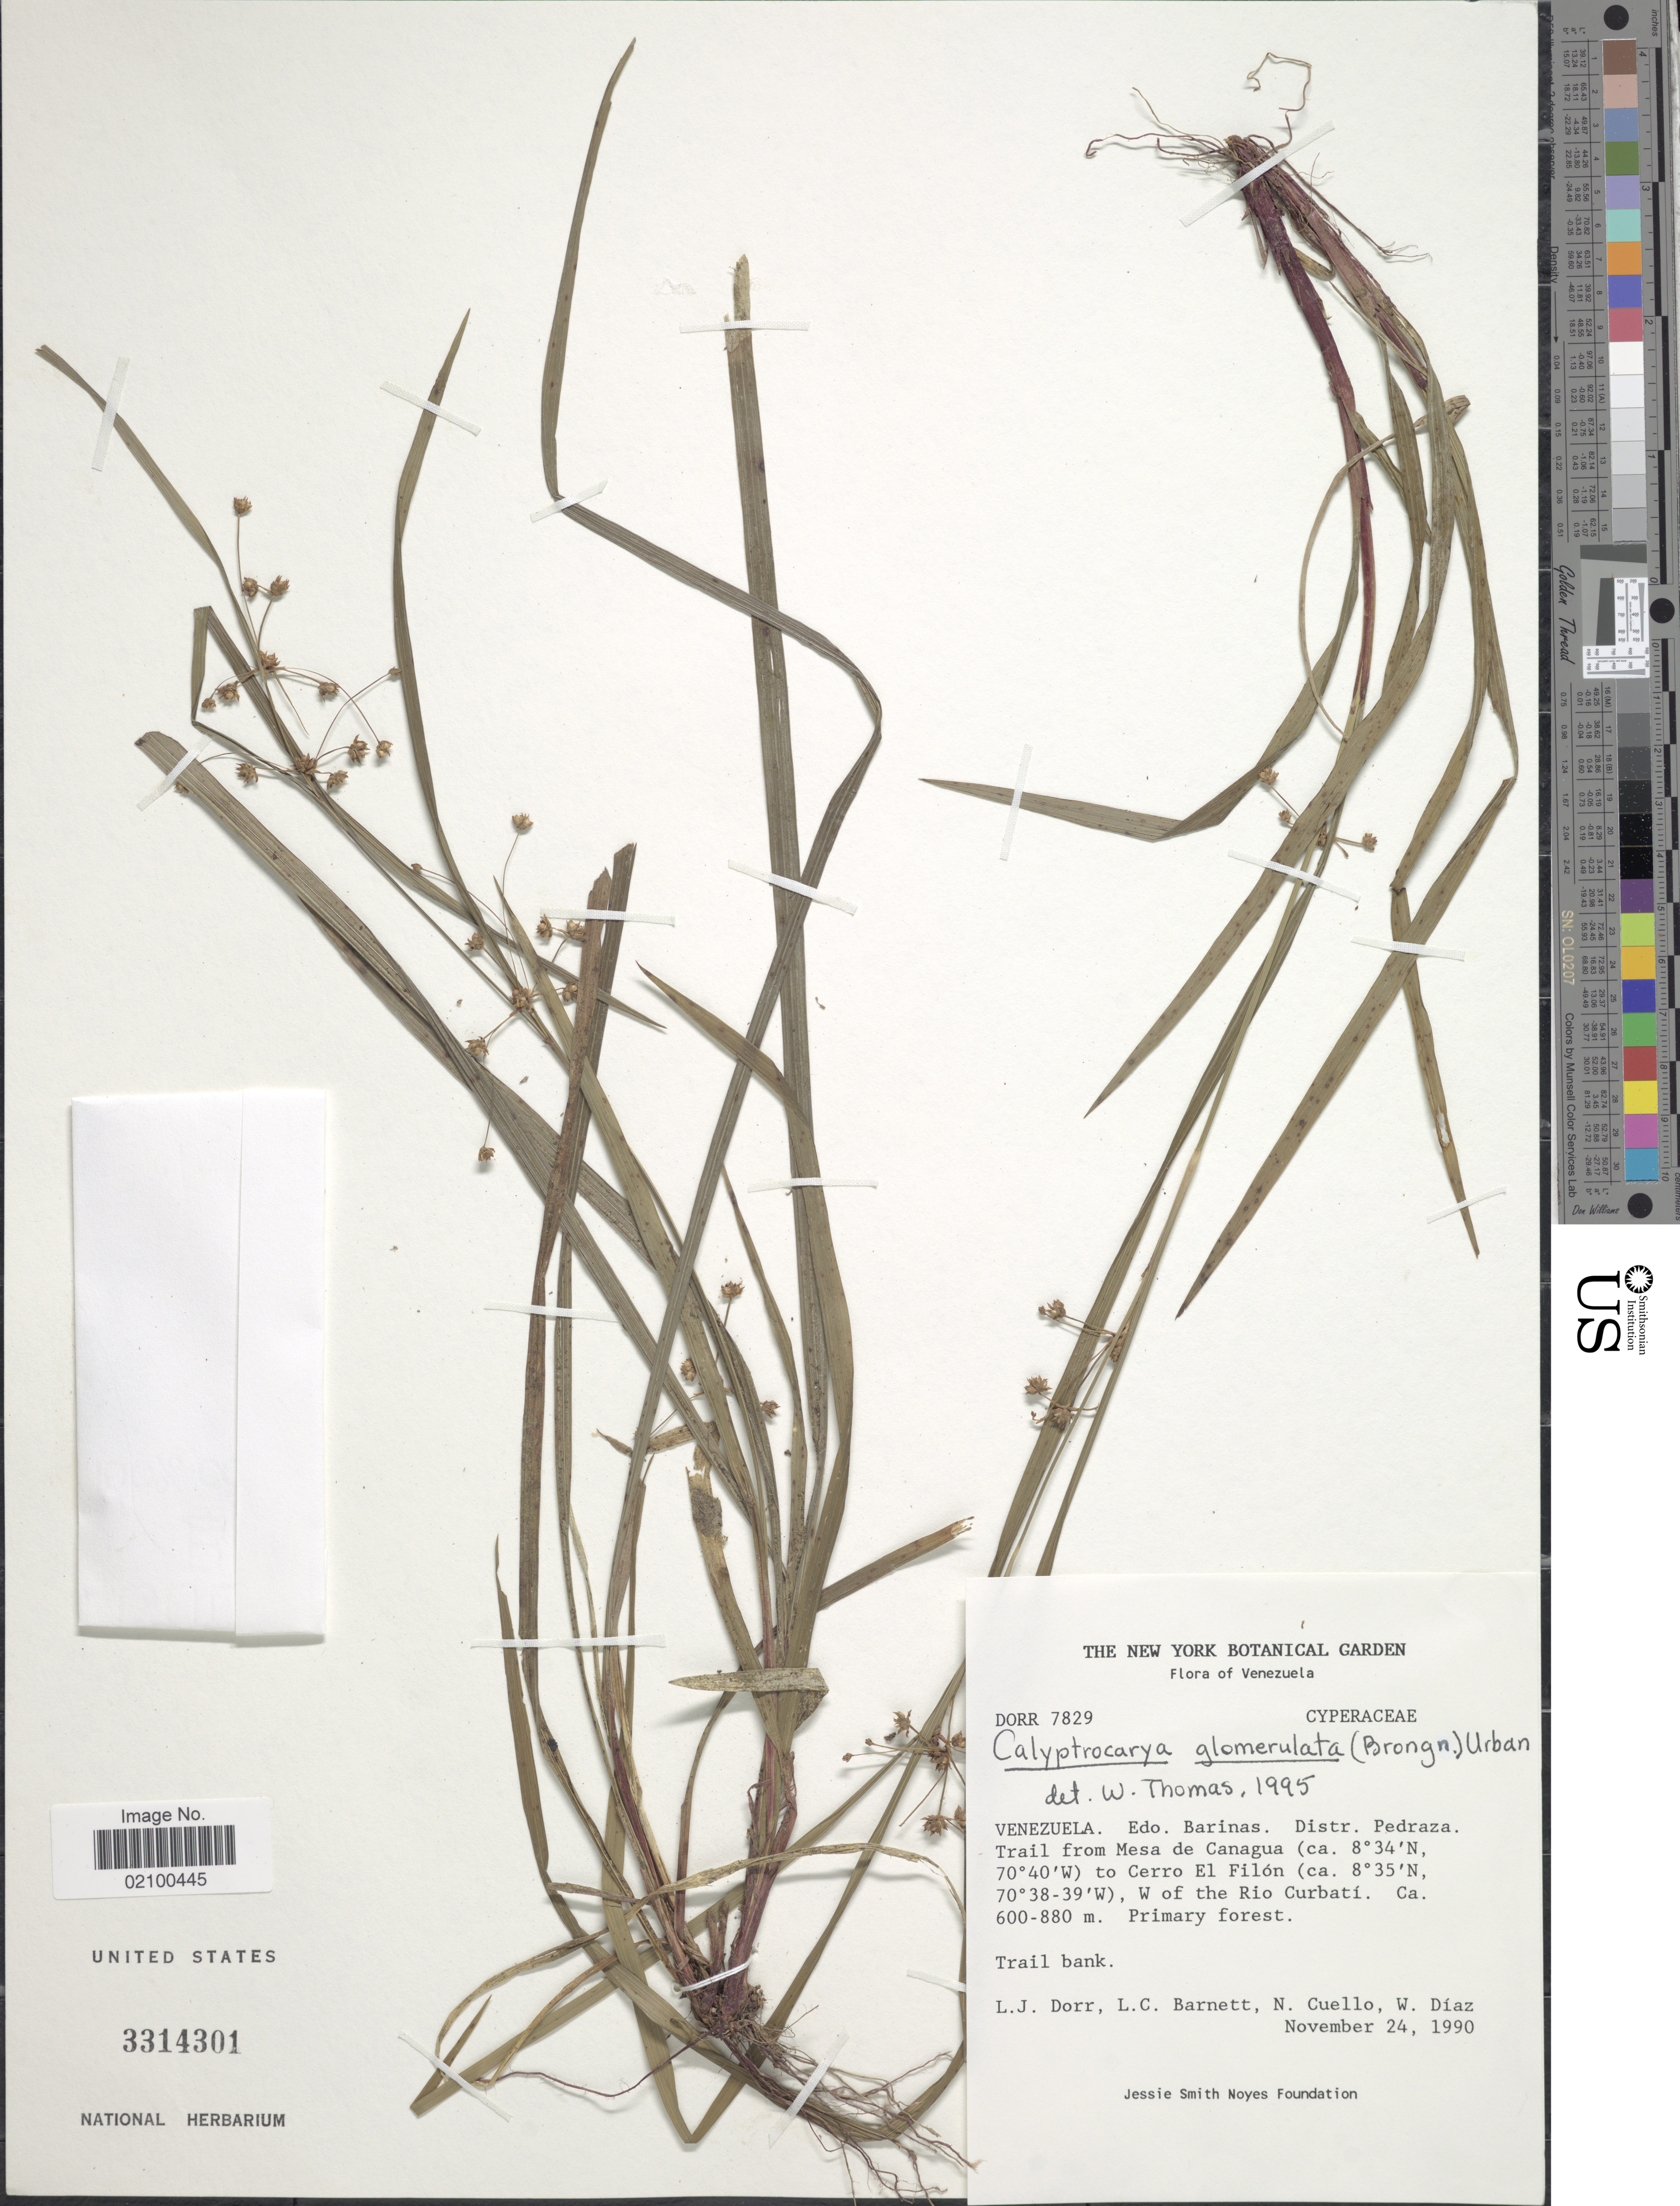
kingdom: Plantae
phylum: Tracheophyta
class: Liliopsida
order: Poales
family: Cyperaceae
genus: Calyptrocarya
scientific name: Calyptrocarya glomerulata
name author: (Brongn.) Urb.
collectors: L. J. Dorr, L. C. Barnett, N. L. Cuello & W. Díaz P.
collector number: DORR 7829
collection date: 1990-11-24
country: Venezuela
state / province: Barinas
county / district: Pedraza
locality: Trail from Mesa de Canagua to Cerro El Filón, W of the Rio Curbatí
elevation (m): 600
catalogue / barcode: US 3314301